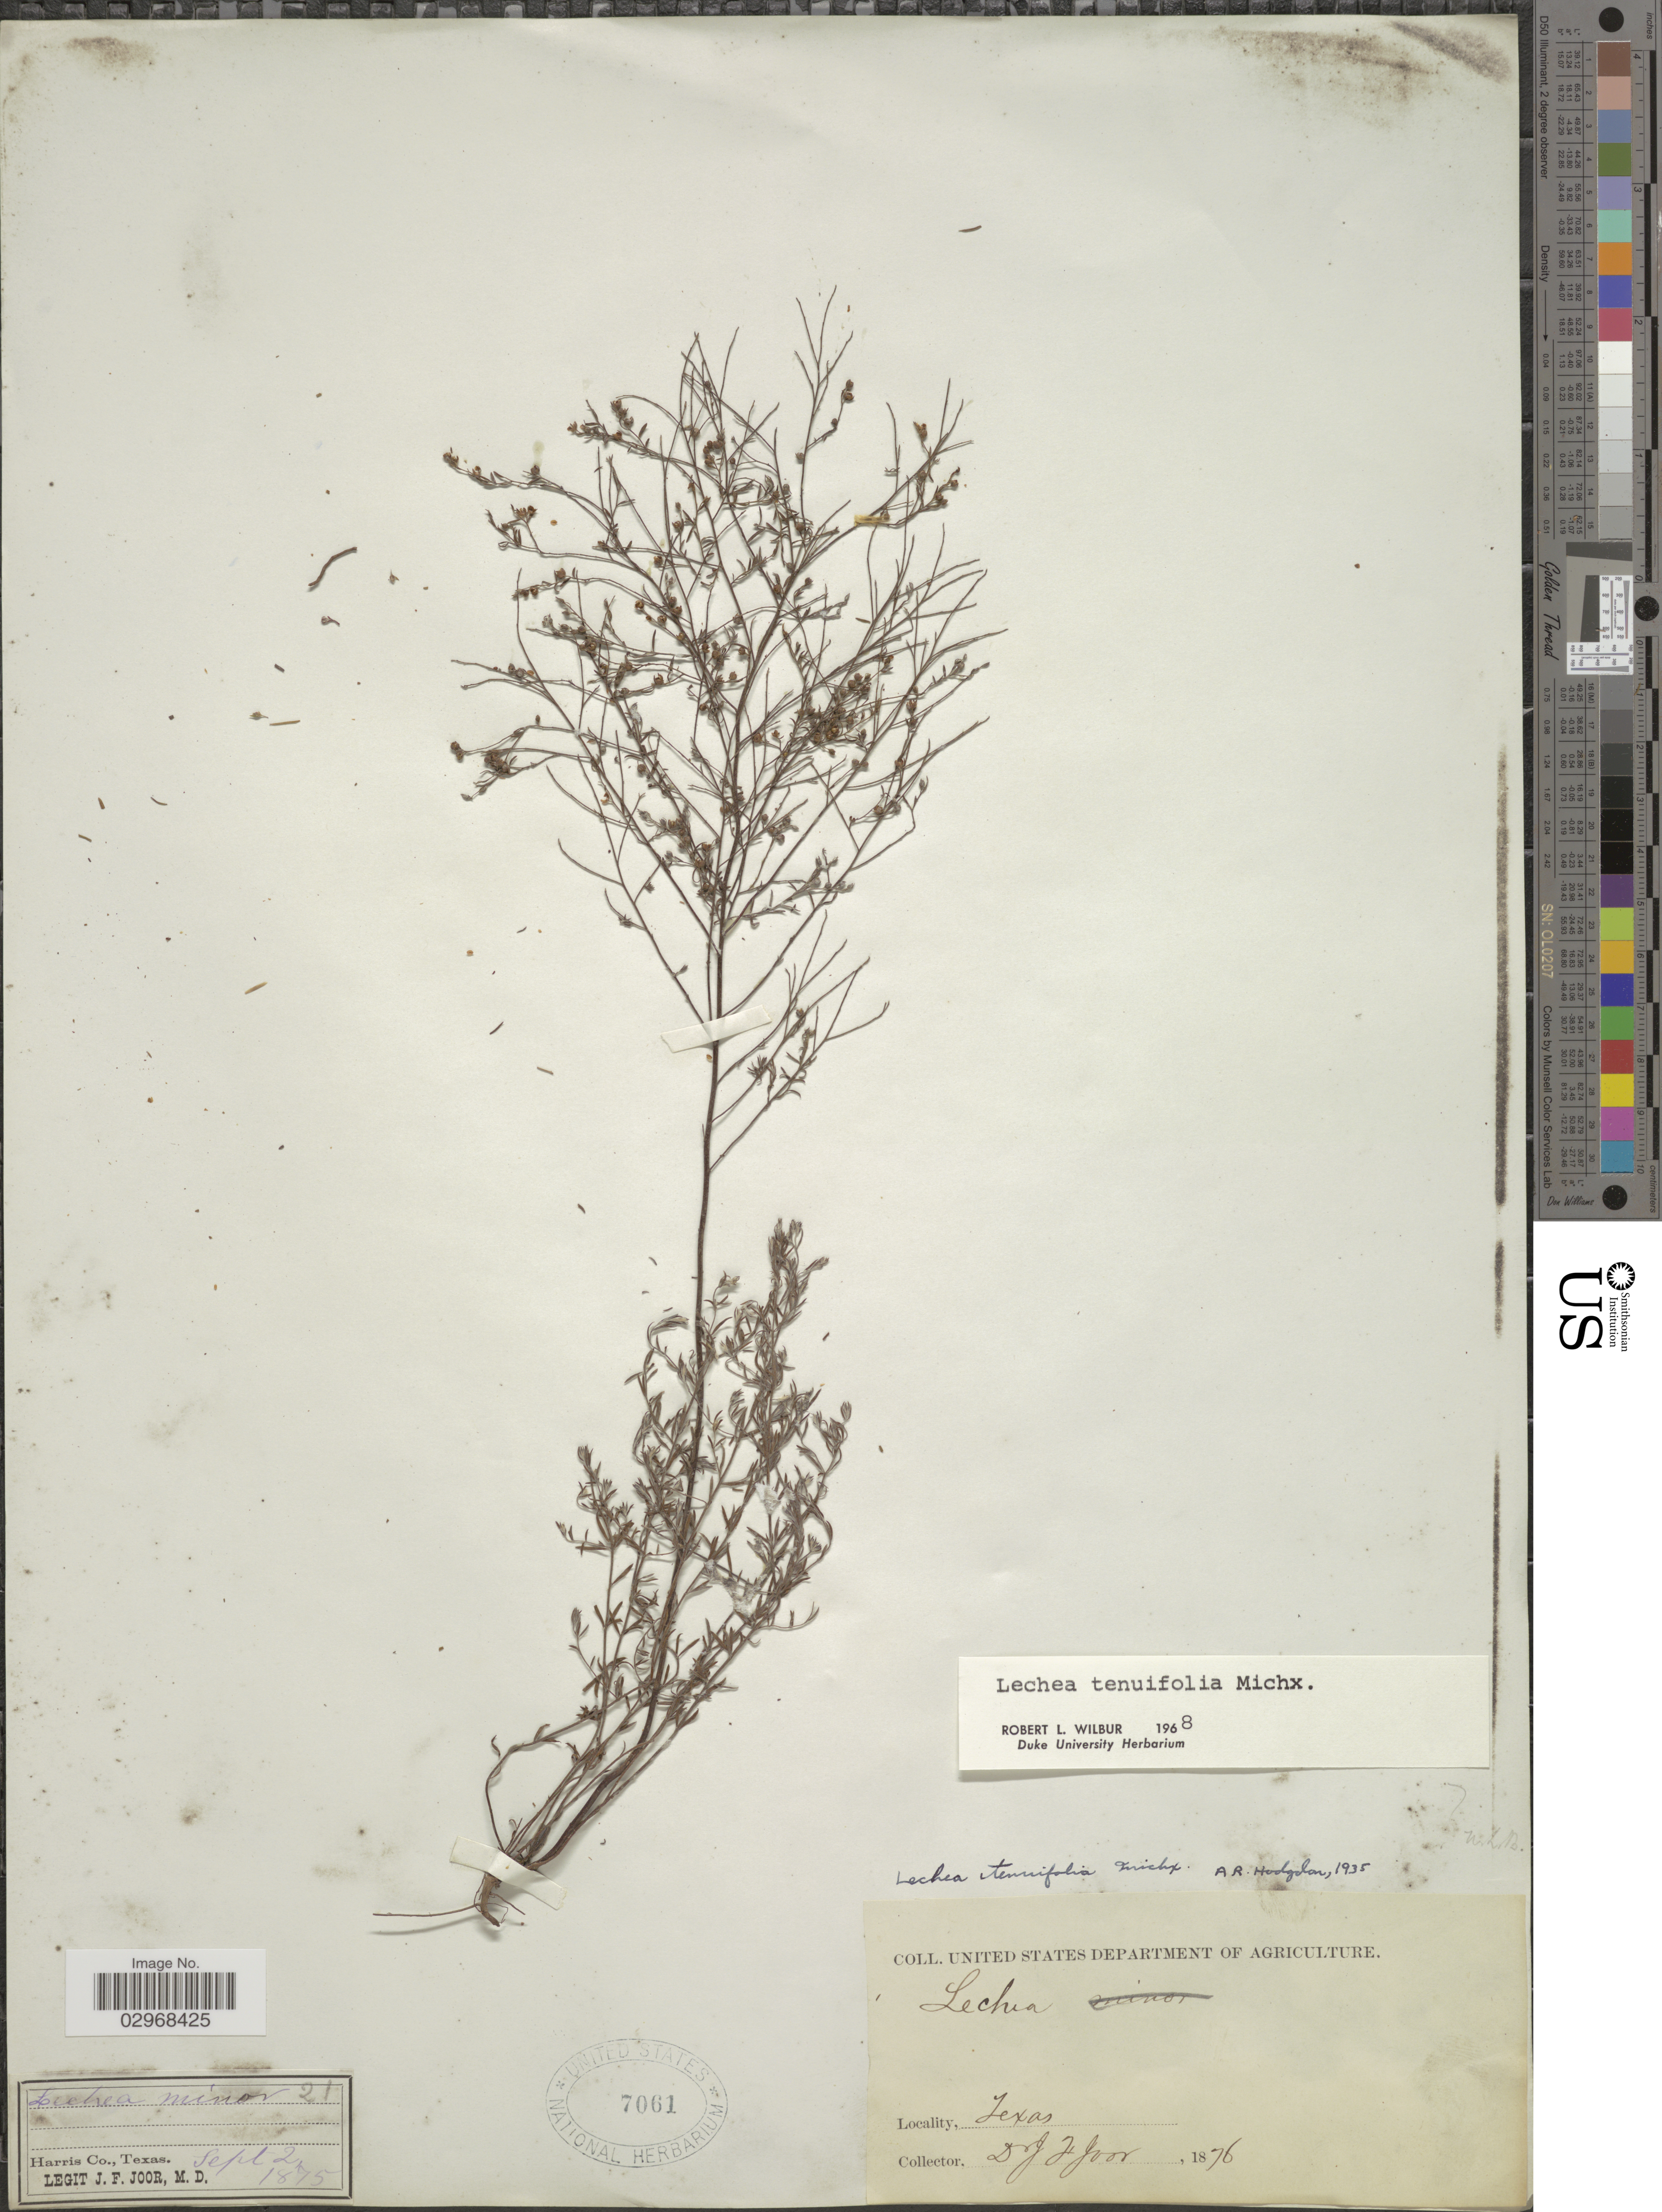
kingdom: Plantae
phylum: Tracheophyta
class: Magnoliopsida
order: Malvales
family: Cistaceae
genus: Lechea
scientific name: Lechea tenuifolia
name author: Michx.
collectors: J. F. Joor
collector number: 21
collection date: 1875-09-02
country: United States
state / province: Texas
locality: Harris Co.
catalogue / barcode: US 7061